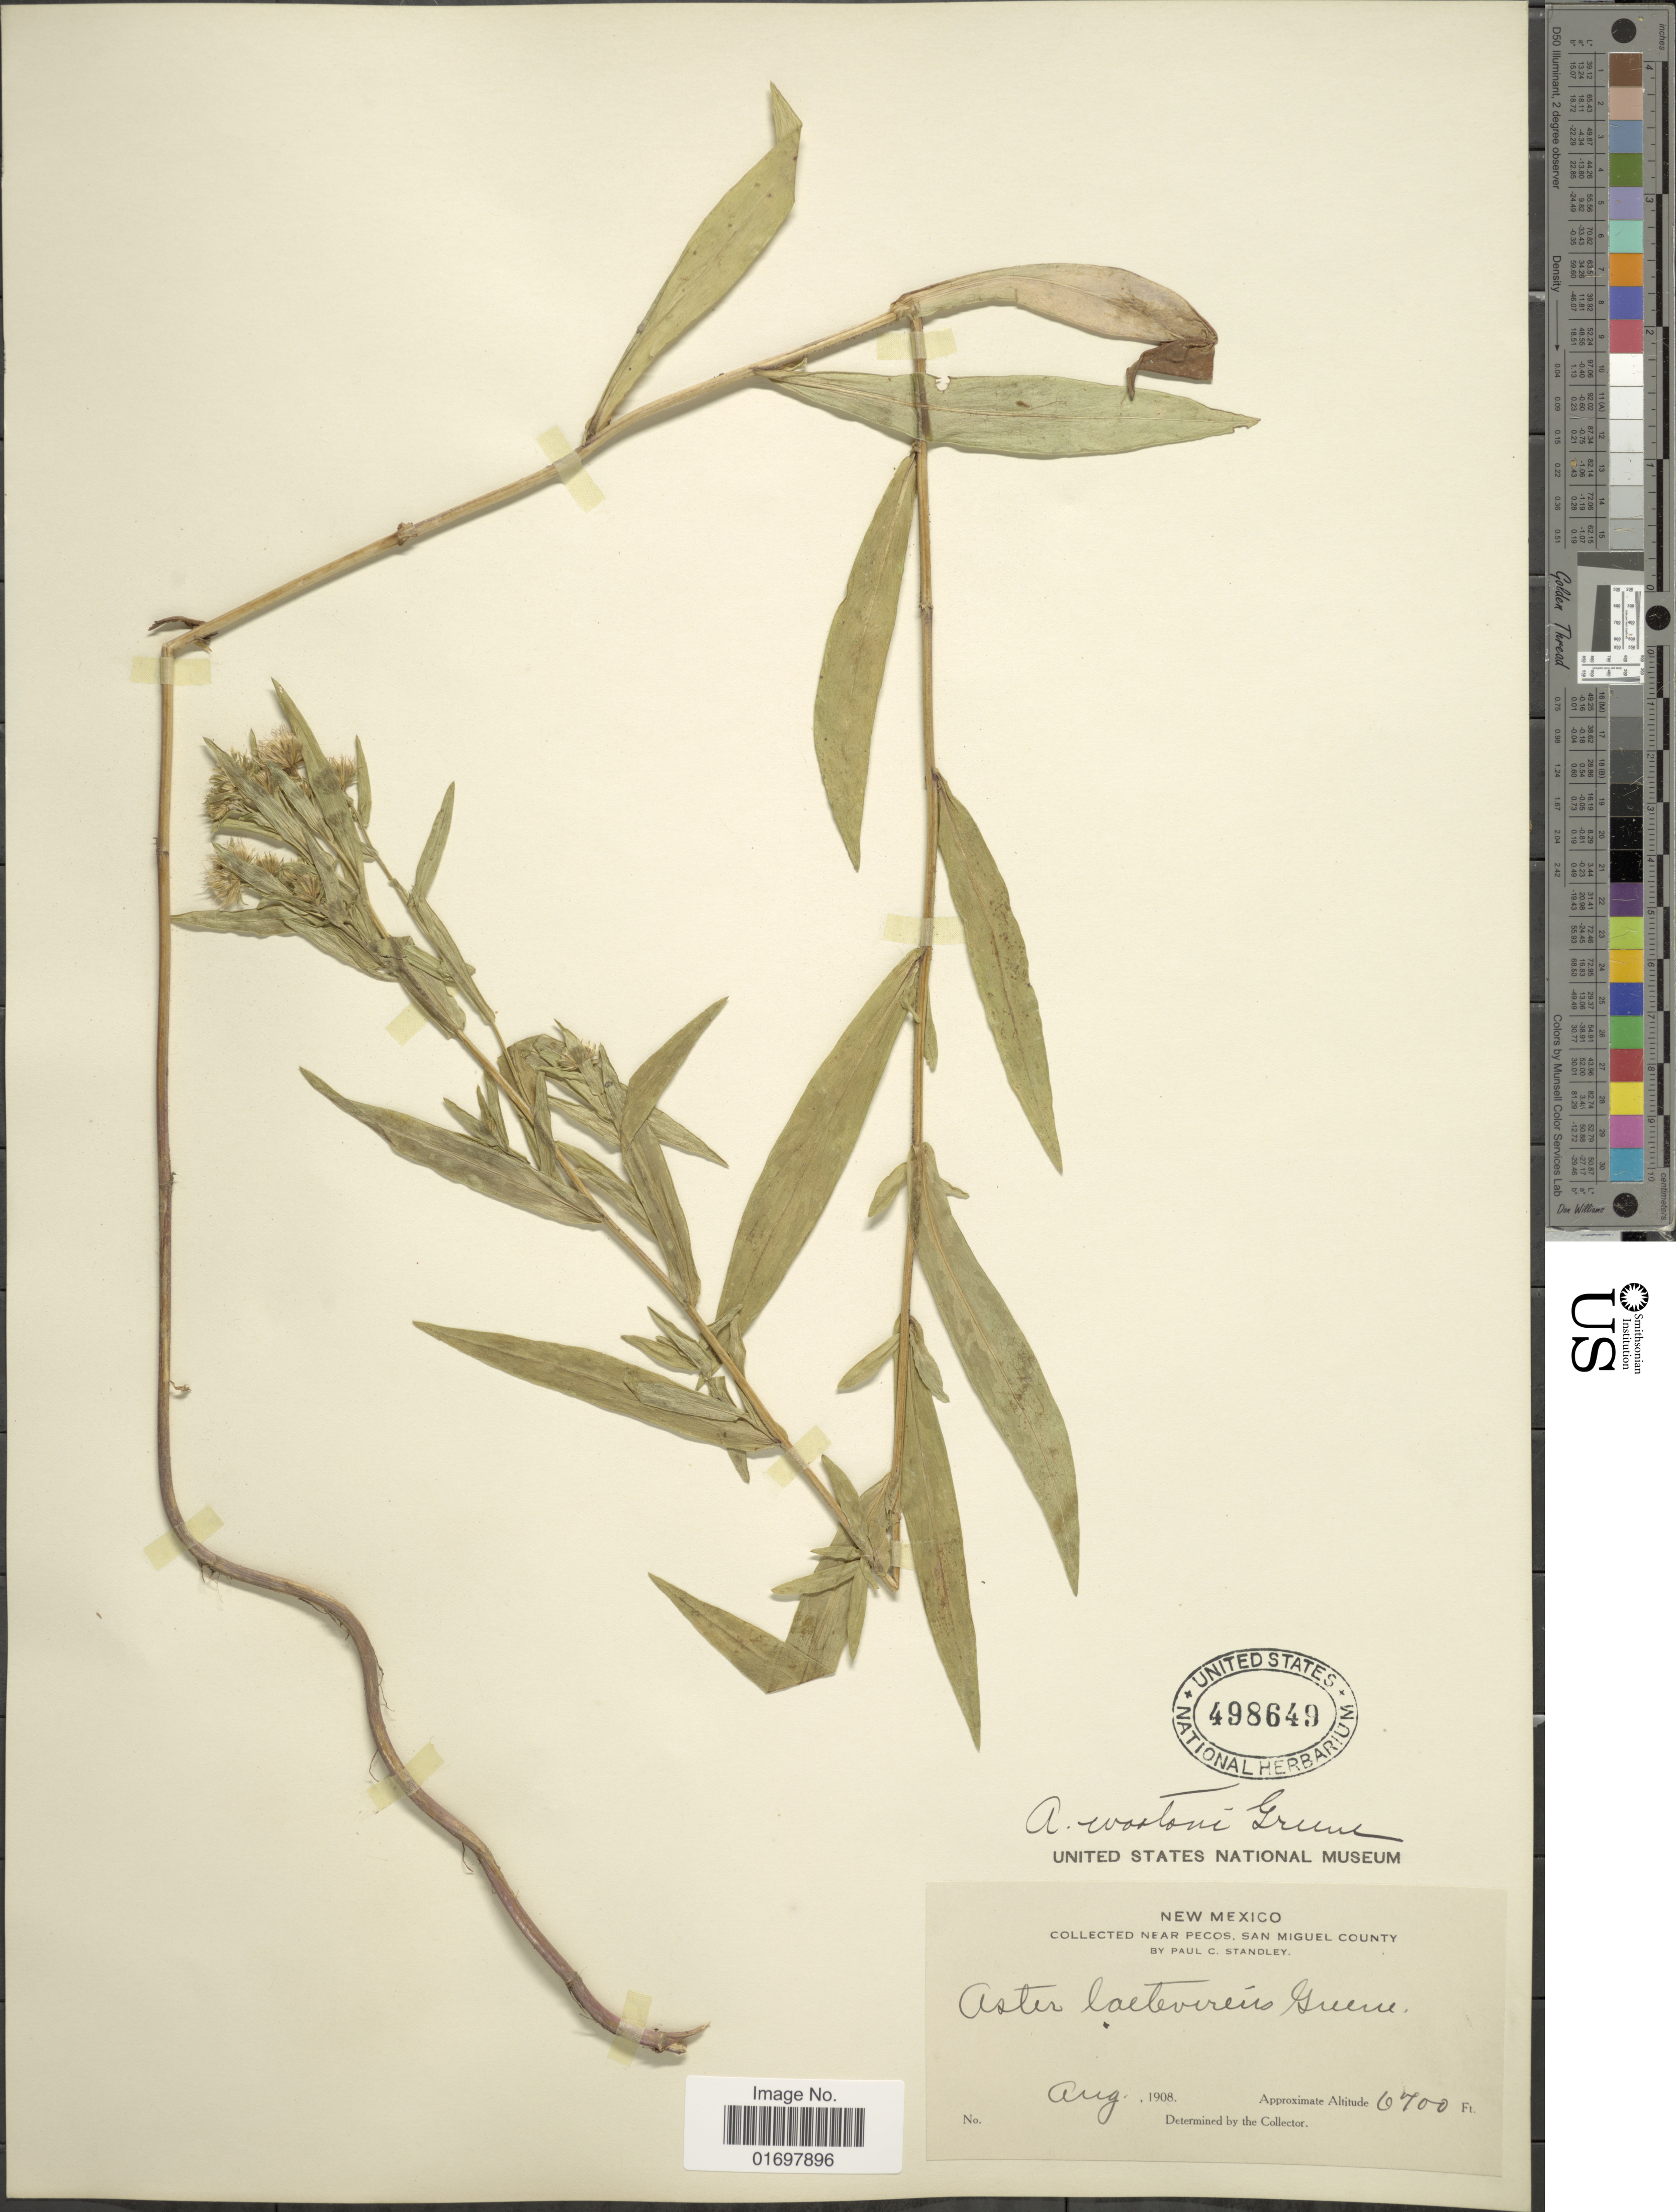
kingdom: Plantae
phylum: Tracheophyta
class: Magnoliopsida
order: Asterales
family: Asteraceae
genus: Symphyotrichum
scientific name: Symphyotrichum lanceolatum var. hesperium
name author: (A. Gray) G.L. Nesom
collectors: P. C. Standley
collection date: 1908-08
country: United States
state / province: New Mexico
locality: Near Pecos, San Miguel County.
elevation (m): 2042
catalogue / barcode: US 498649